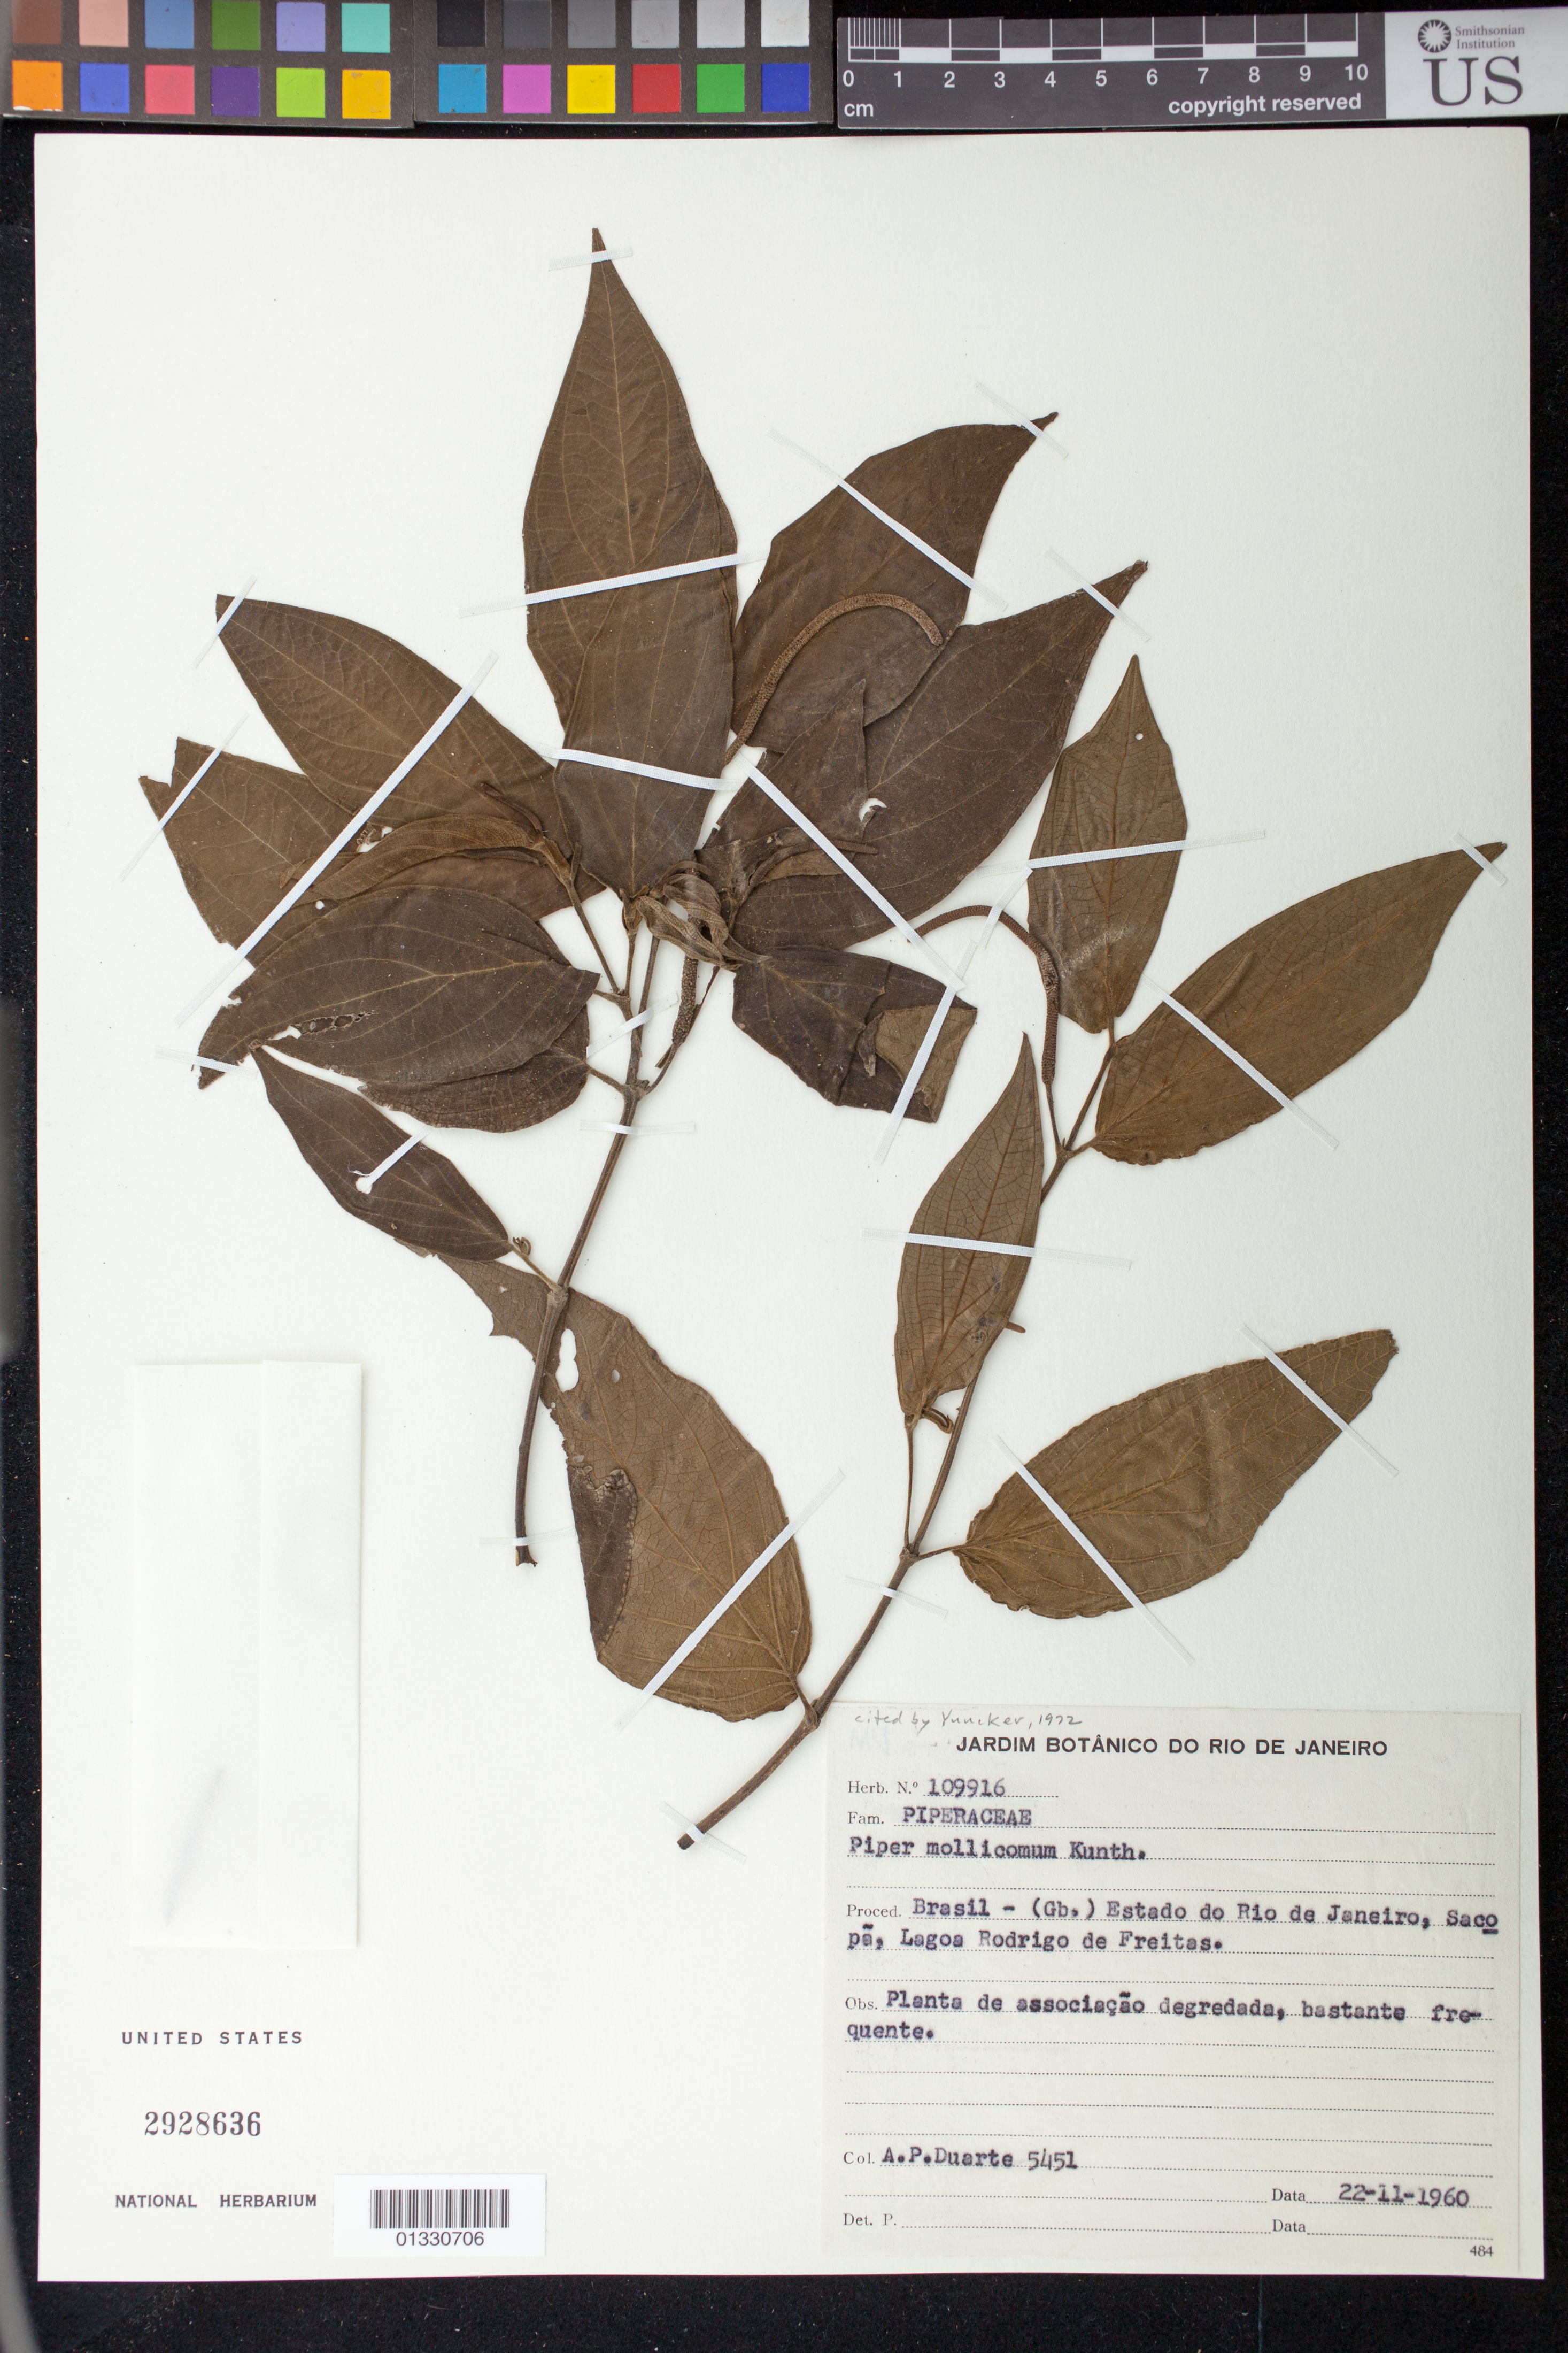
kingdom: Plantae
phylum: Tracheophyta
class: Magnoliopsida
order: Piperales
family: Piperaceae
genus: Piper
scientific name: Piper mollicomum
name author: Kunth ex Steud.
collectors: A. P. Duarte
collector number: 5451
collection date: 1960-11-22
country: Brazil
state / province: Rio de Janeiro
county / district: Rio de Janeiro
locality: Sacopã, Lagoa Rodrigo de Freitas.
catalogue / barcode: US 2928636